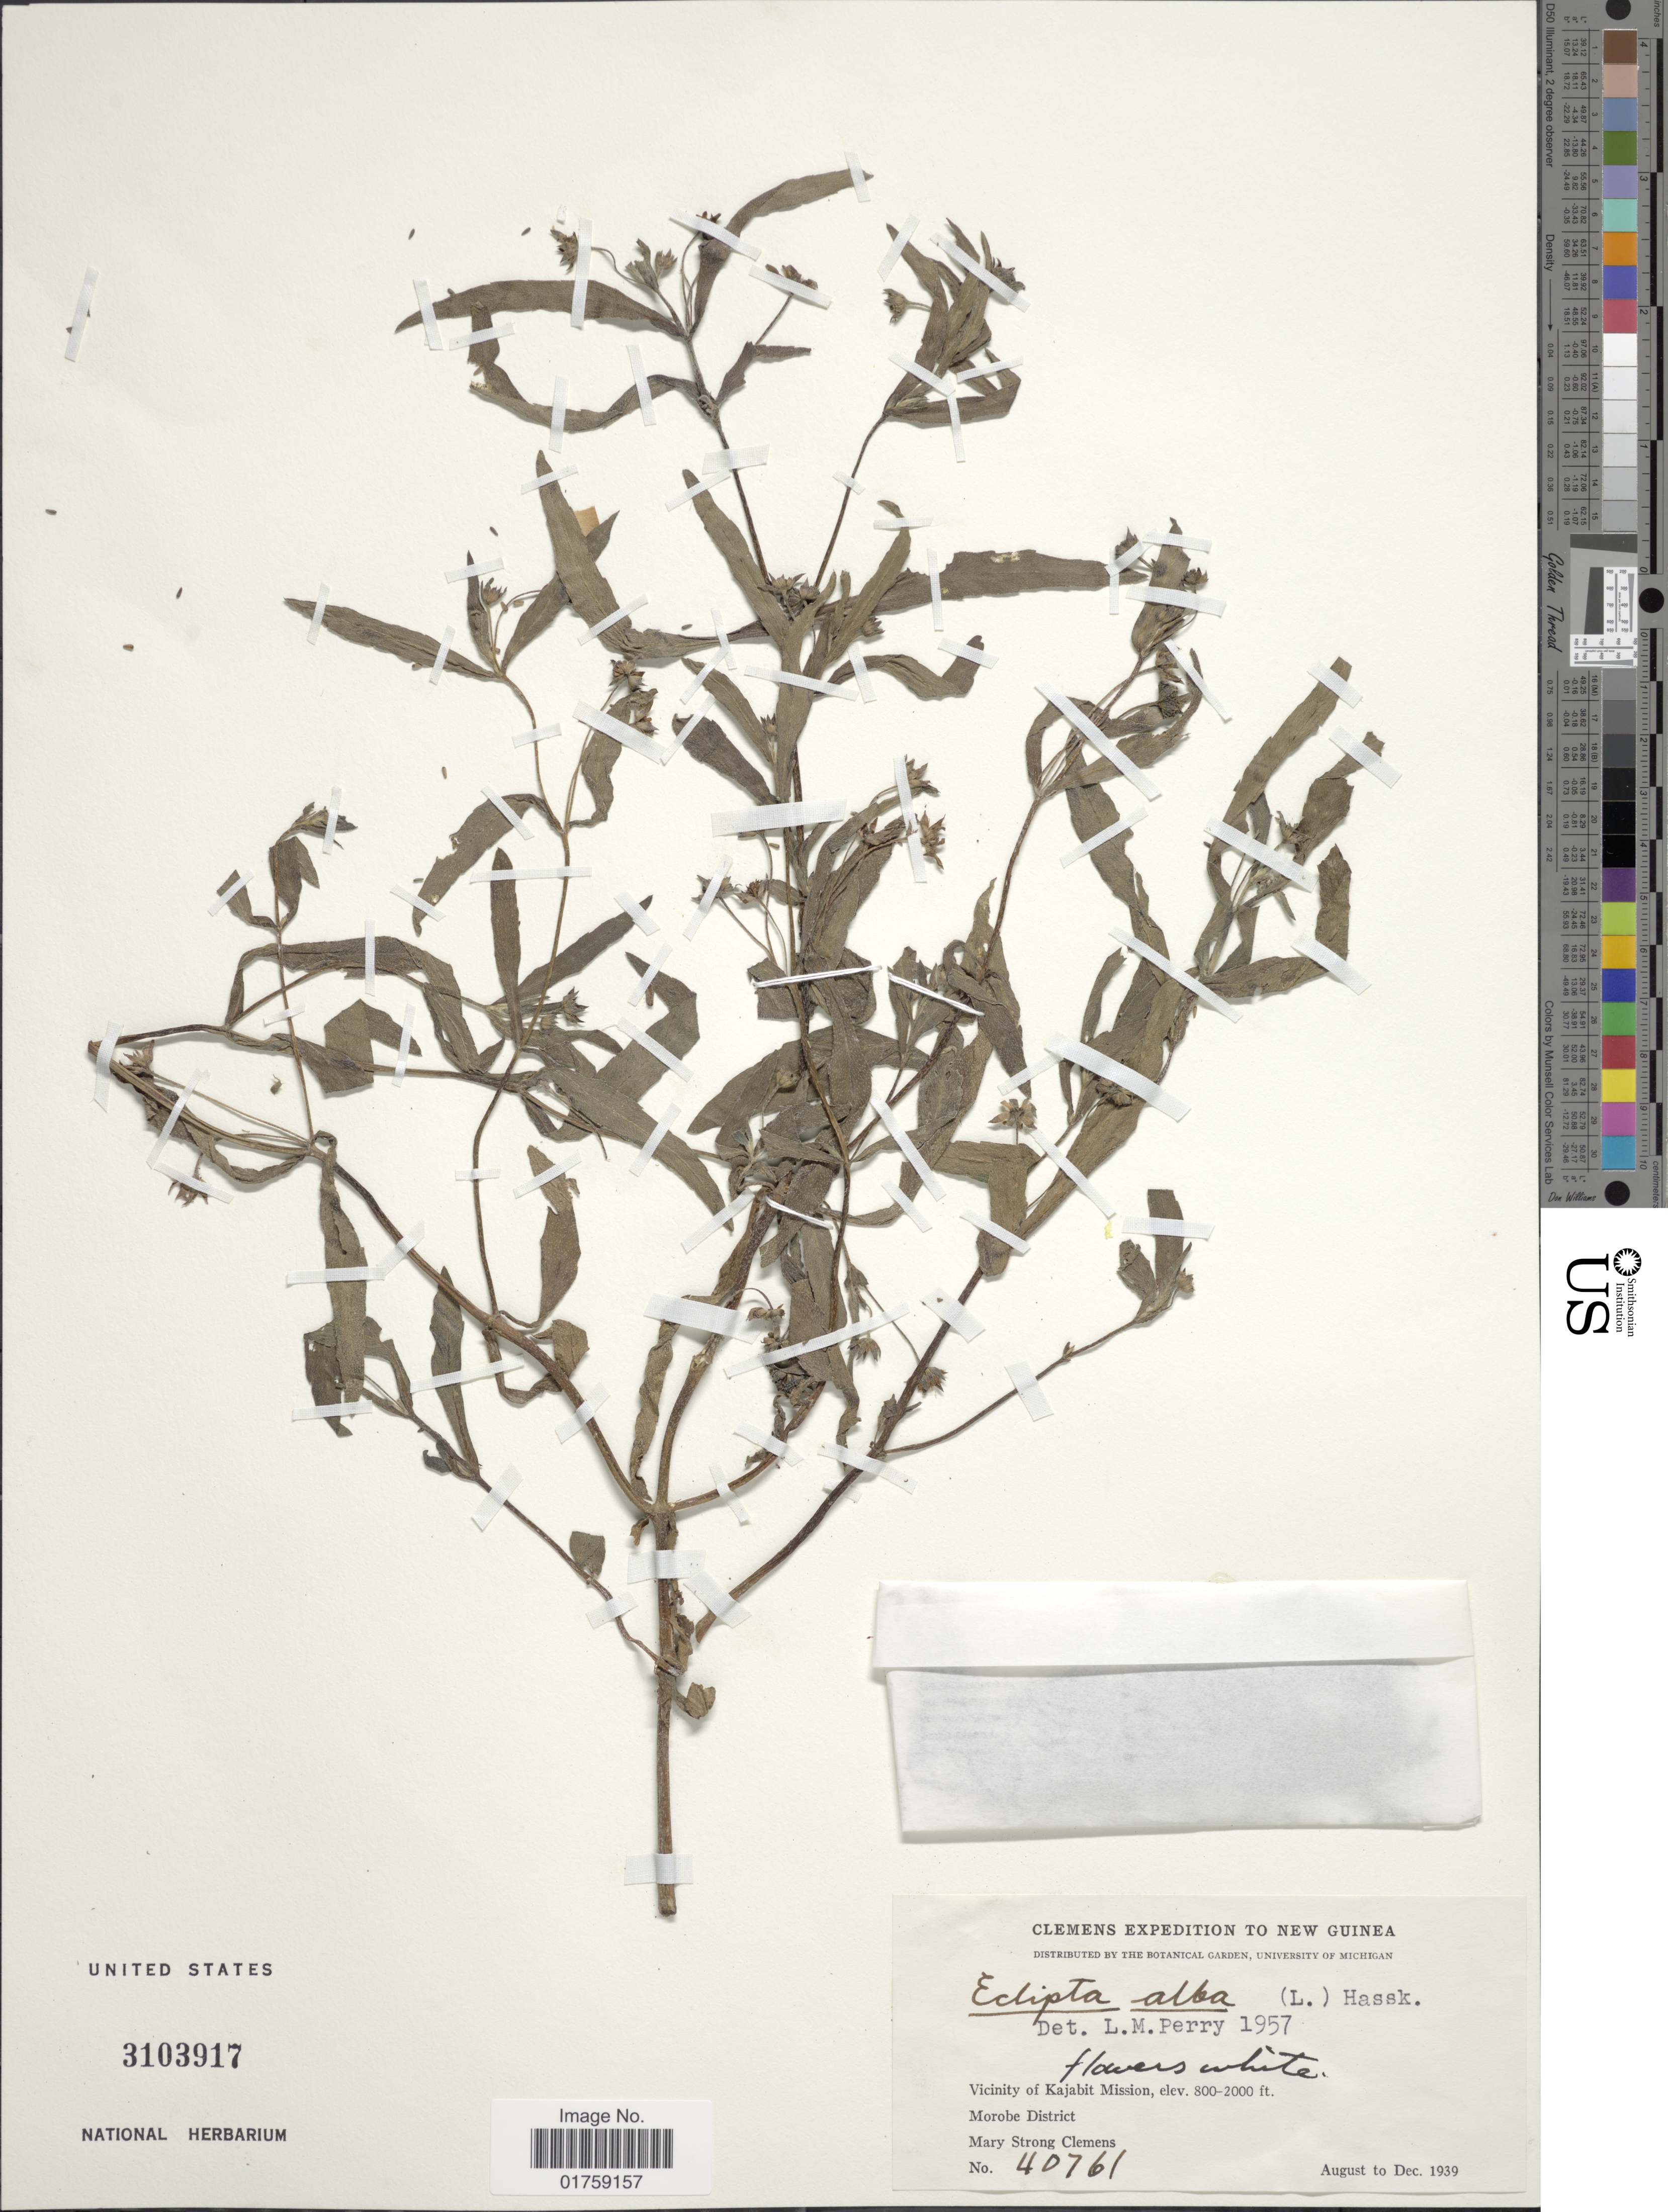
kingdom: Plantae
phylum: Tracheophyta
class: Magnoliopsida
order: Asterales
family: Asteraceae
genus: Eclipta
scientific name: Eclipta prostrata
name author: (L.) L.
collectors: M. S. Clemens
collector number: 40761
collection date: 1939-08/1939-12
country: Papua New Guinea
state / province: Morobe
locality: New Guinea. Vicinity of Kajabit Mission. Morobe District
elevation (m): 244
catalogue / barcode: US 3103917